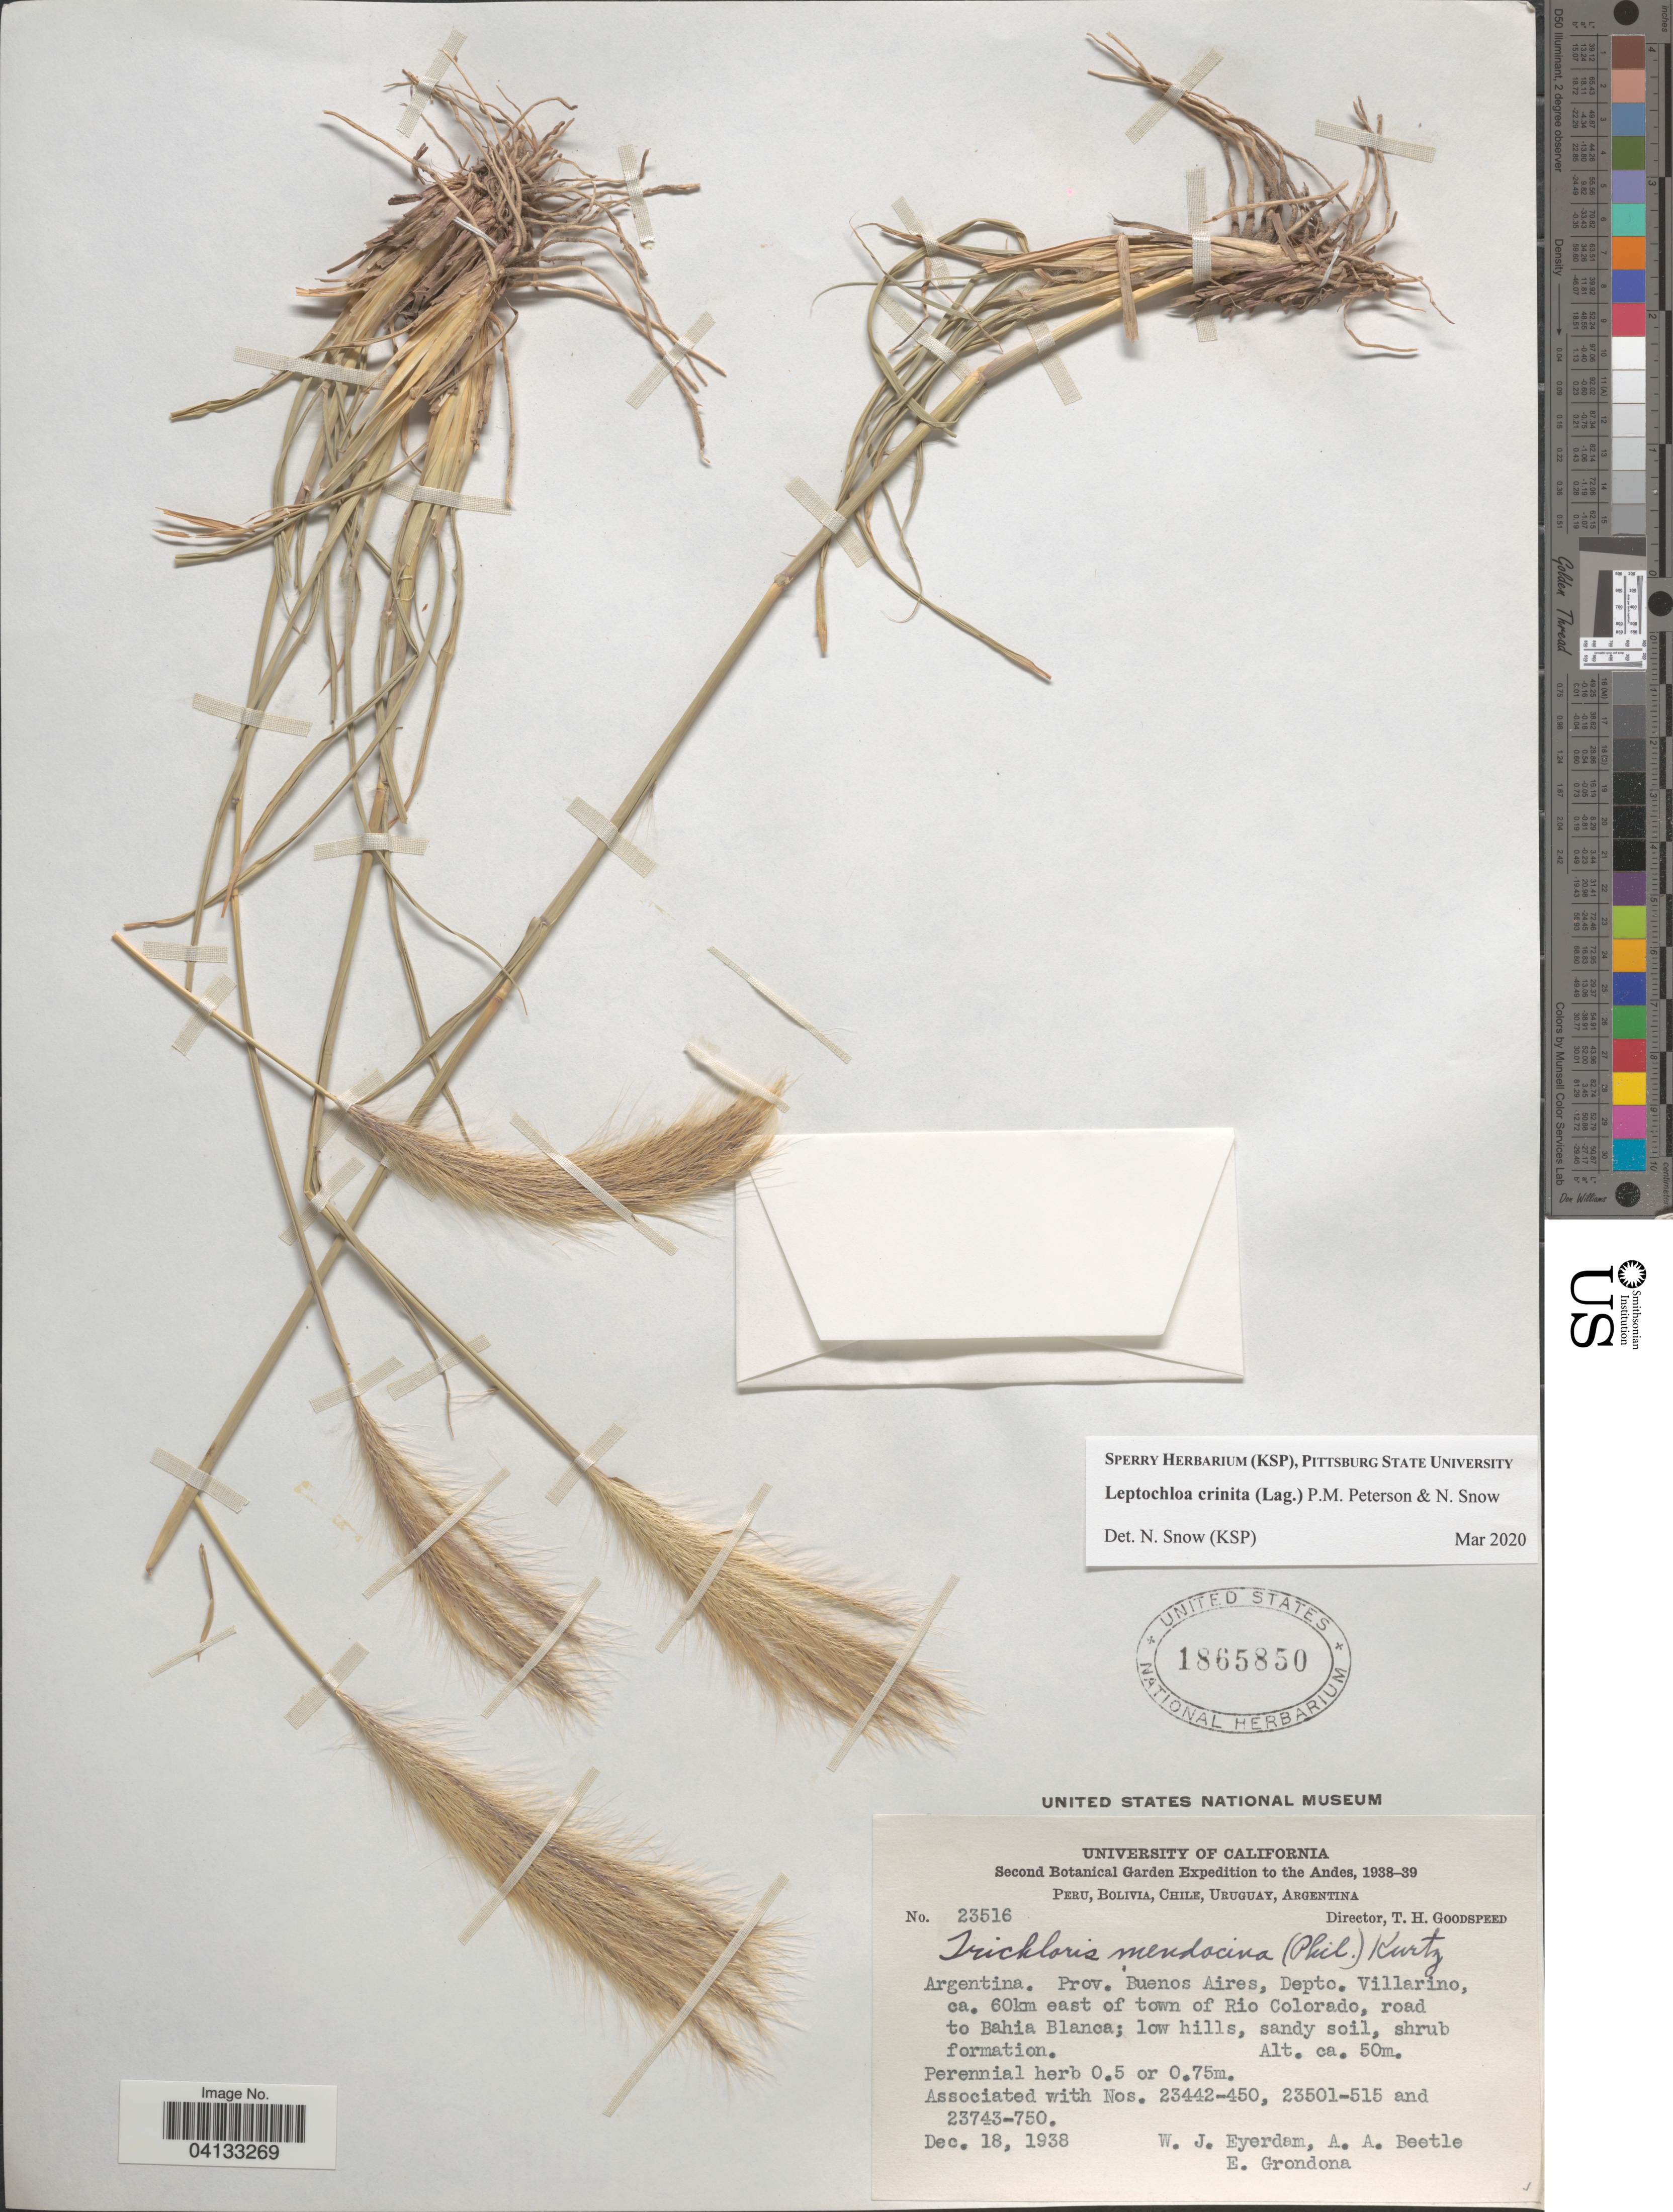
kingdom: Plantae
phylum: Tracheophyta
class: Liliopsida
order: Poales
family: Poaceae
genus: Leptochloa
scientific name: Leptochloa crinita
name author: (Lag.) P.M. Peterson & N. Snow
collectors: W. J. Eyerdam, A. A. Beetle & E. Grondona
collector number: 23516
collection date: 1938-12-18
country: Argentina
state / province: Buenos Aires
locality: Depto. Villarino, ca. 60km east of town of Rio Colorado, road to Bahia Blanca.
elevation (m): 50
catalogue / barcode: US 1865850